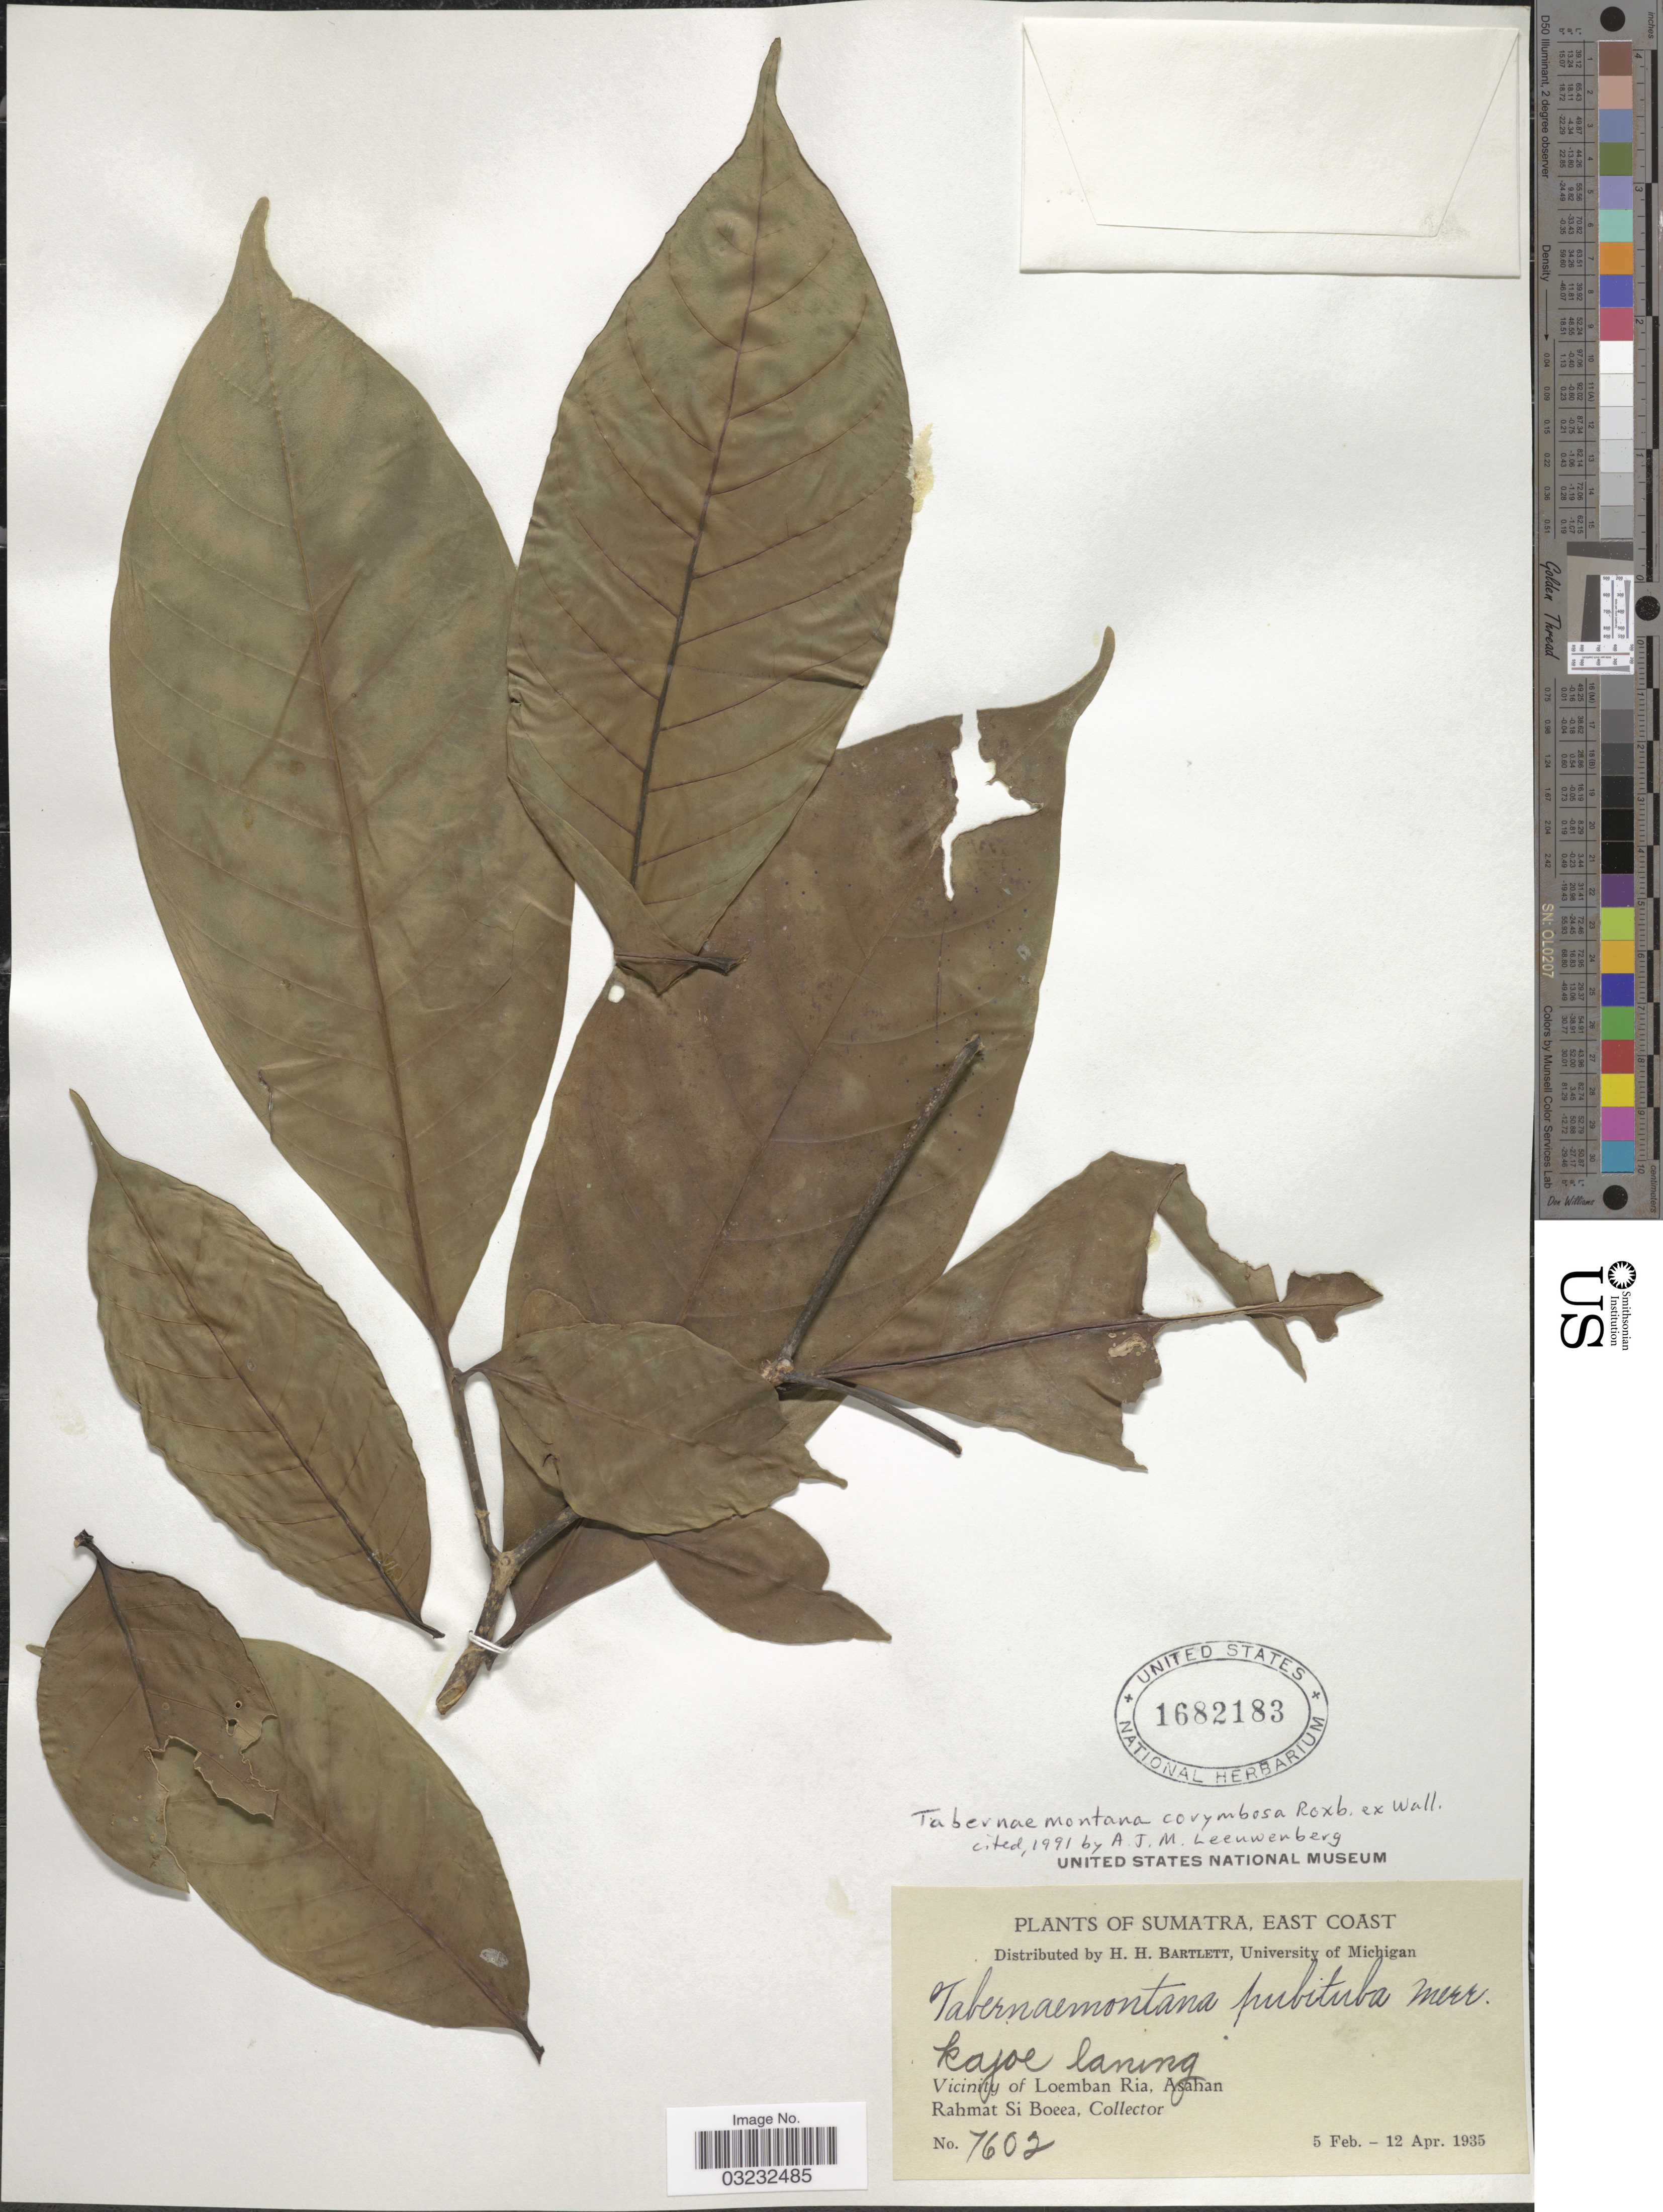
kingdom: Plantae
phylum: Tracheophyta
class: Magnoliopsida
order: Gentianales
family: Apocynaceae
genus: Tabernaemontana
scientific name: Tabernaemontana corymbosa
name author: Roxb. ex Wall.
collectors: Rahmat Si Boeea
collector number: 7602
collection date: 1935-02-05/1935-04-12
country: Indonesia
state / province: Sumatra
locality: East Coast, Vicinity of Loemban Ria, Asahan.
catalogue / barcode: US 1682183